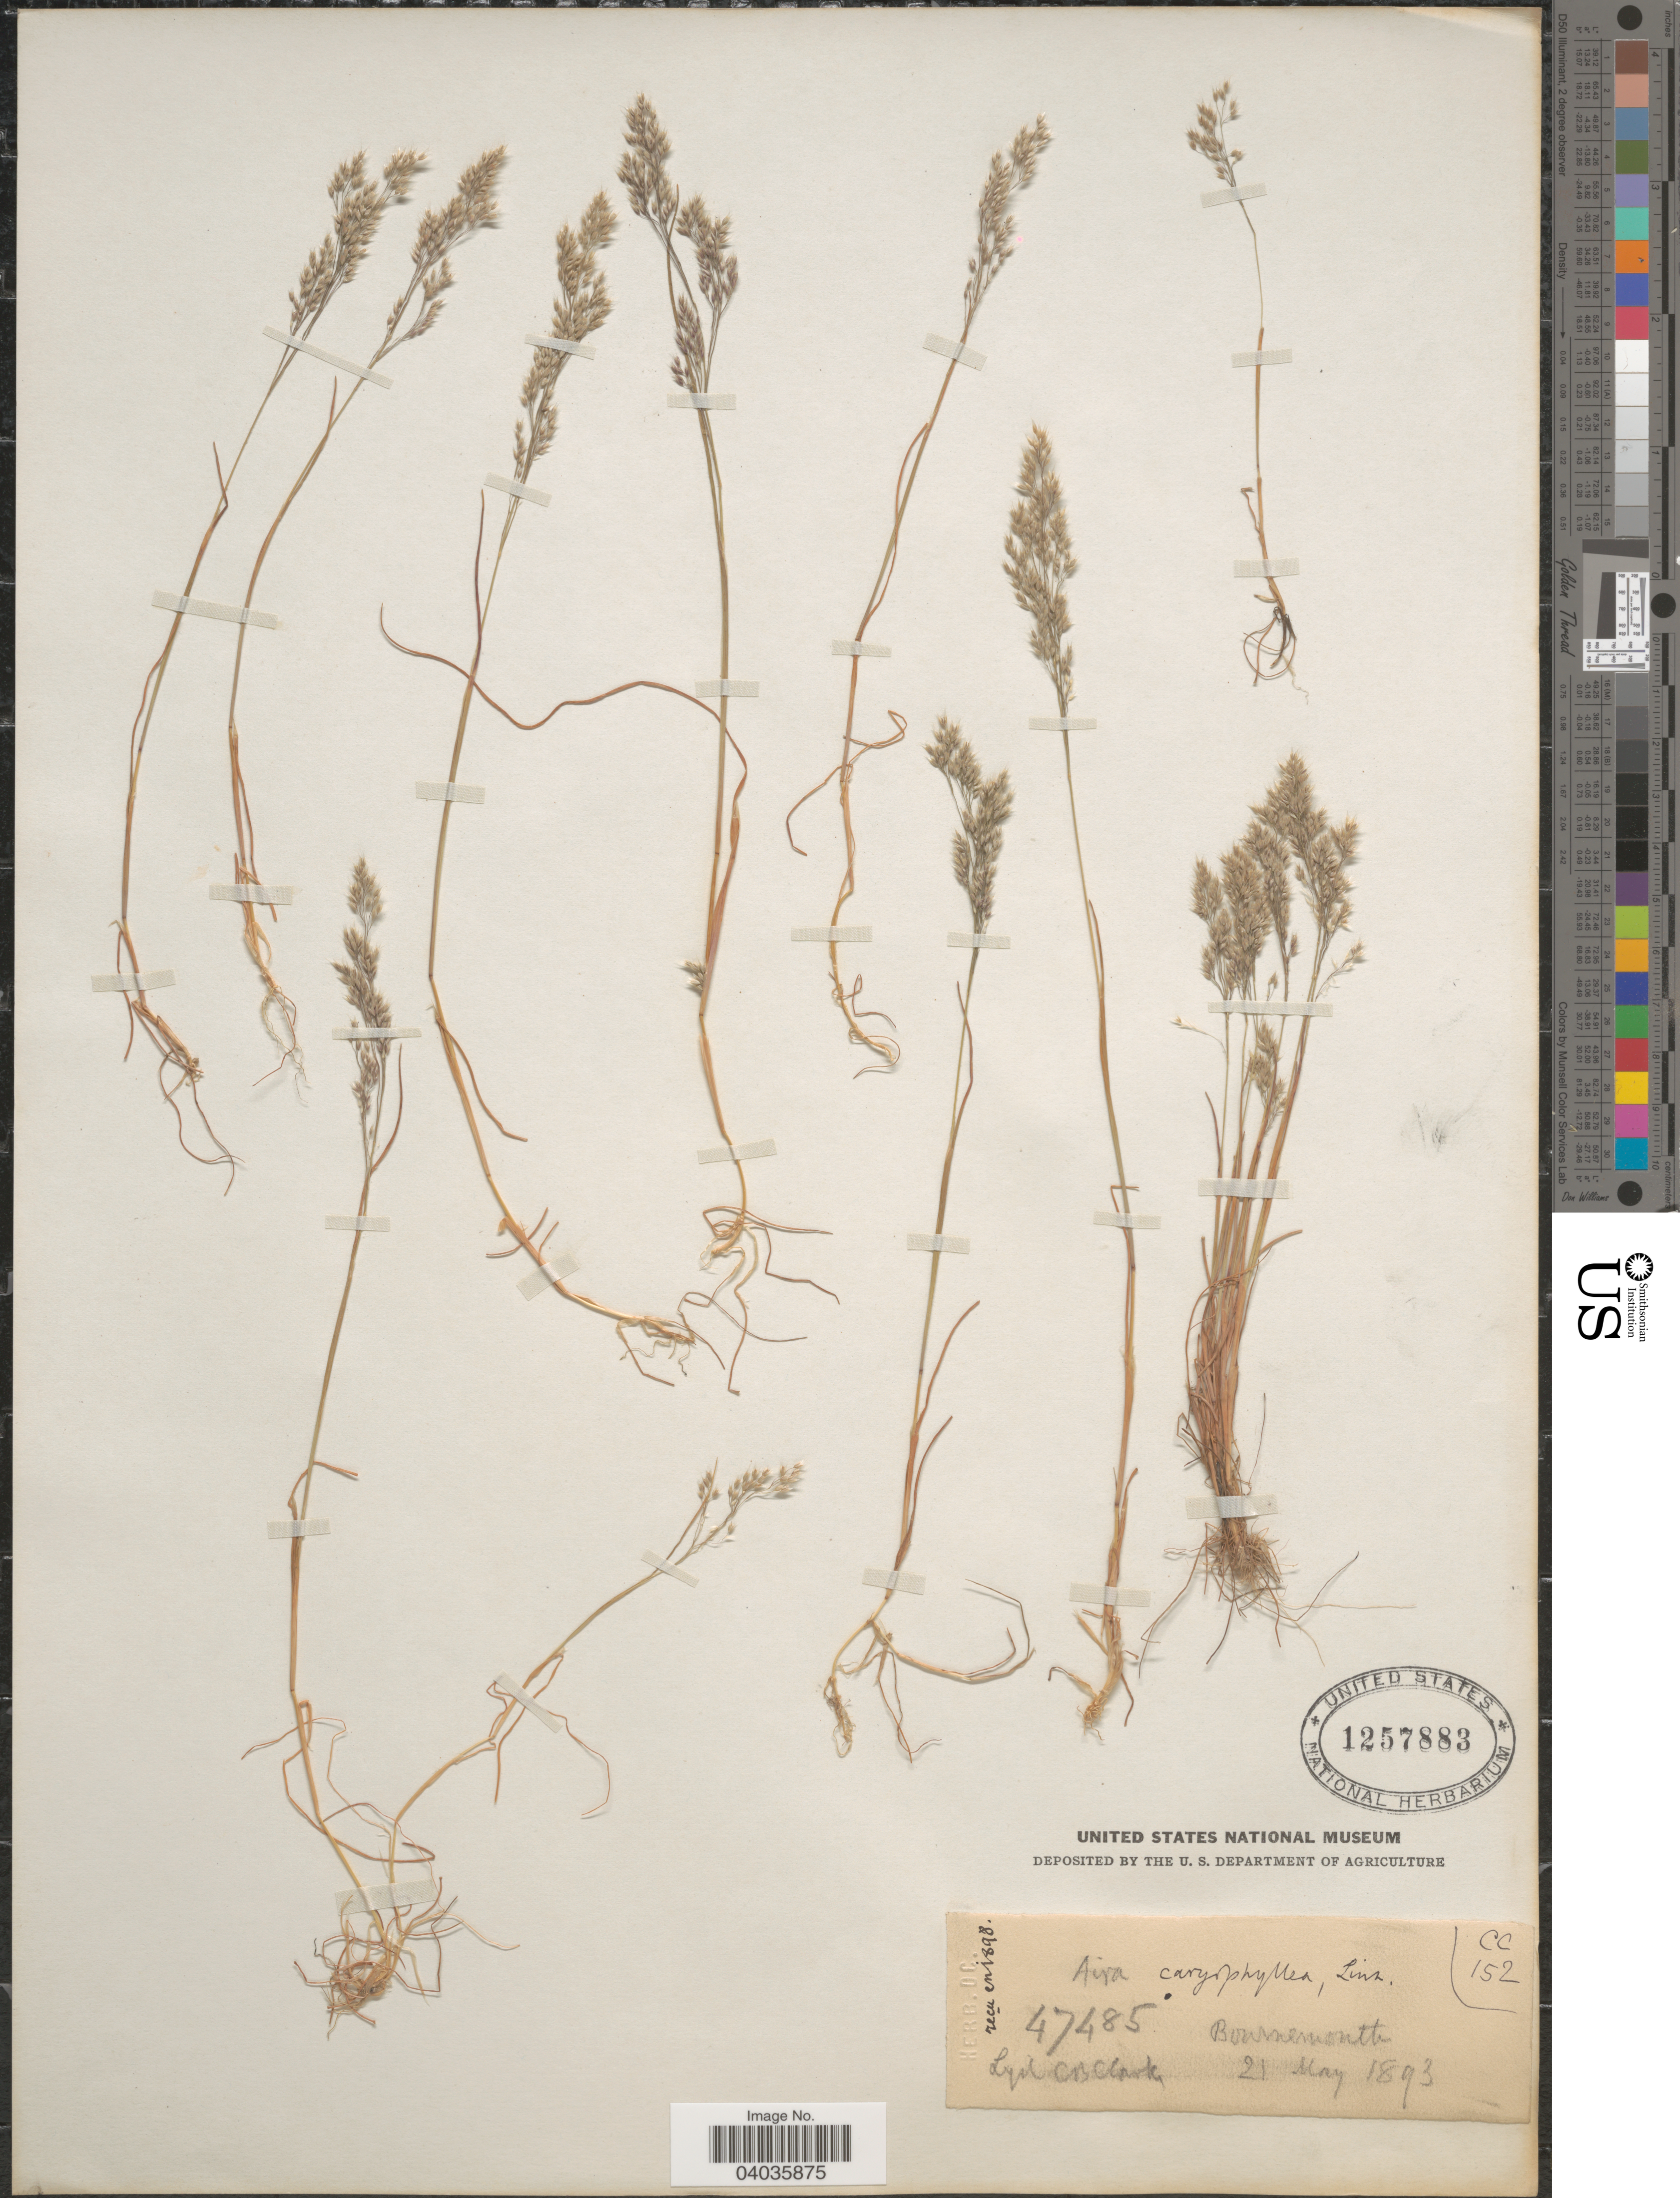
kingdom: Plantae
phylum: Tracheophyta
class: Liliopsida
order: Poales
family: Poaceae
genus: Aira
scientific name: Aira caryophyllea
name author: L.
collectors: C. B. Clarke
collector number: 47485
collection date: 1893-05-21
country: United Kingdom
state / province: England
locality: Bournemouth.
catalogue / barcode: US 1257883